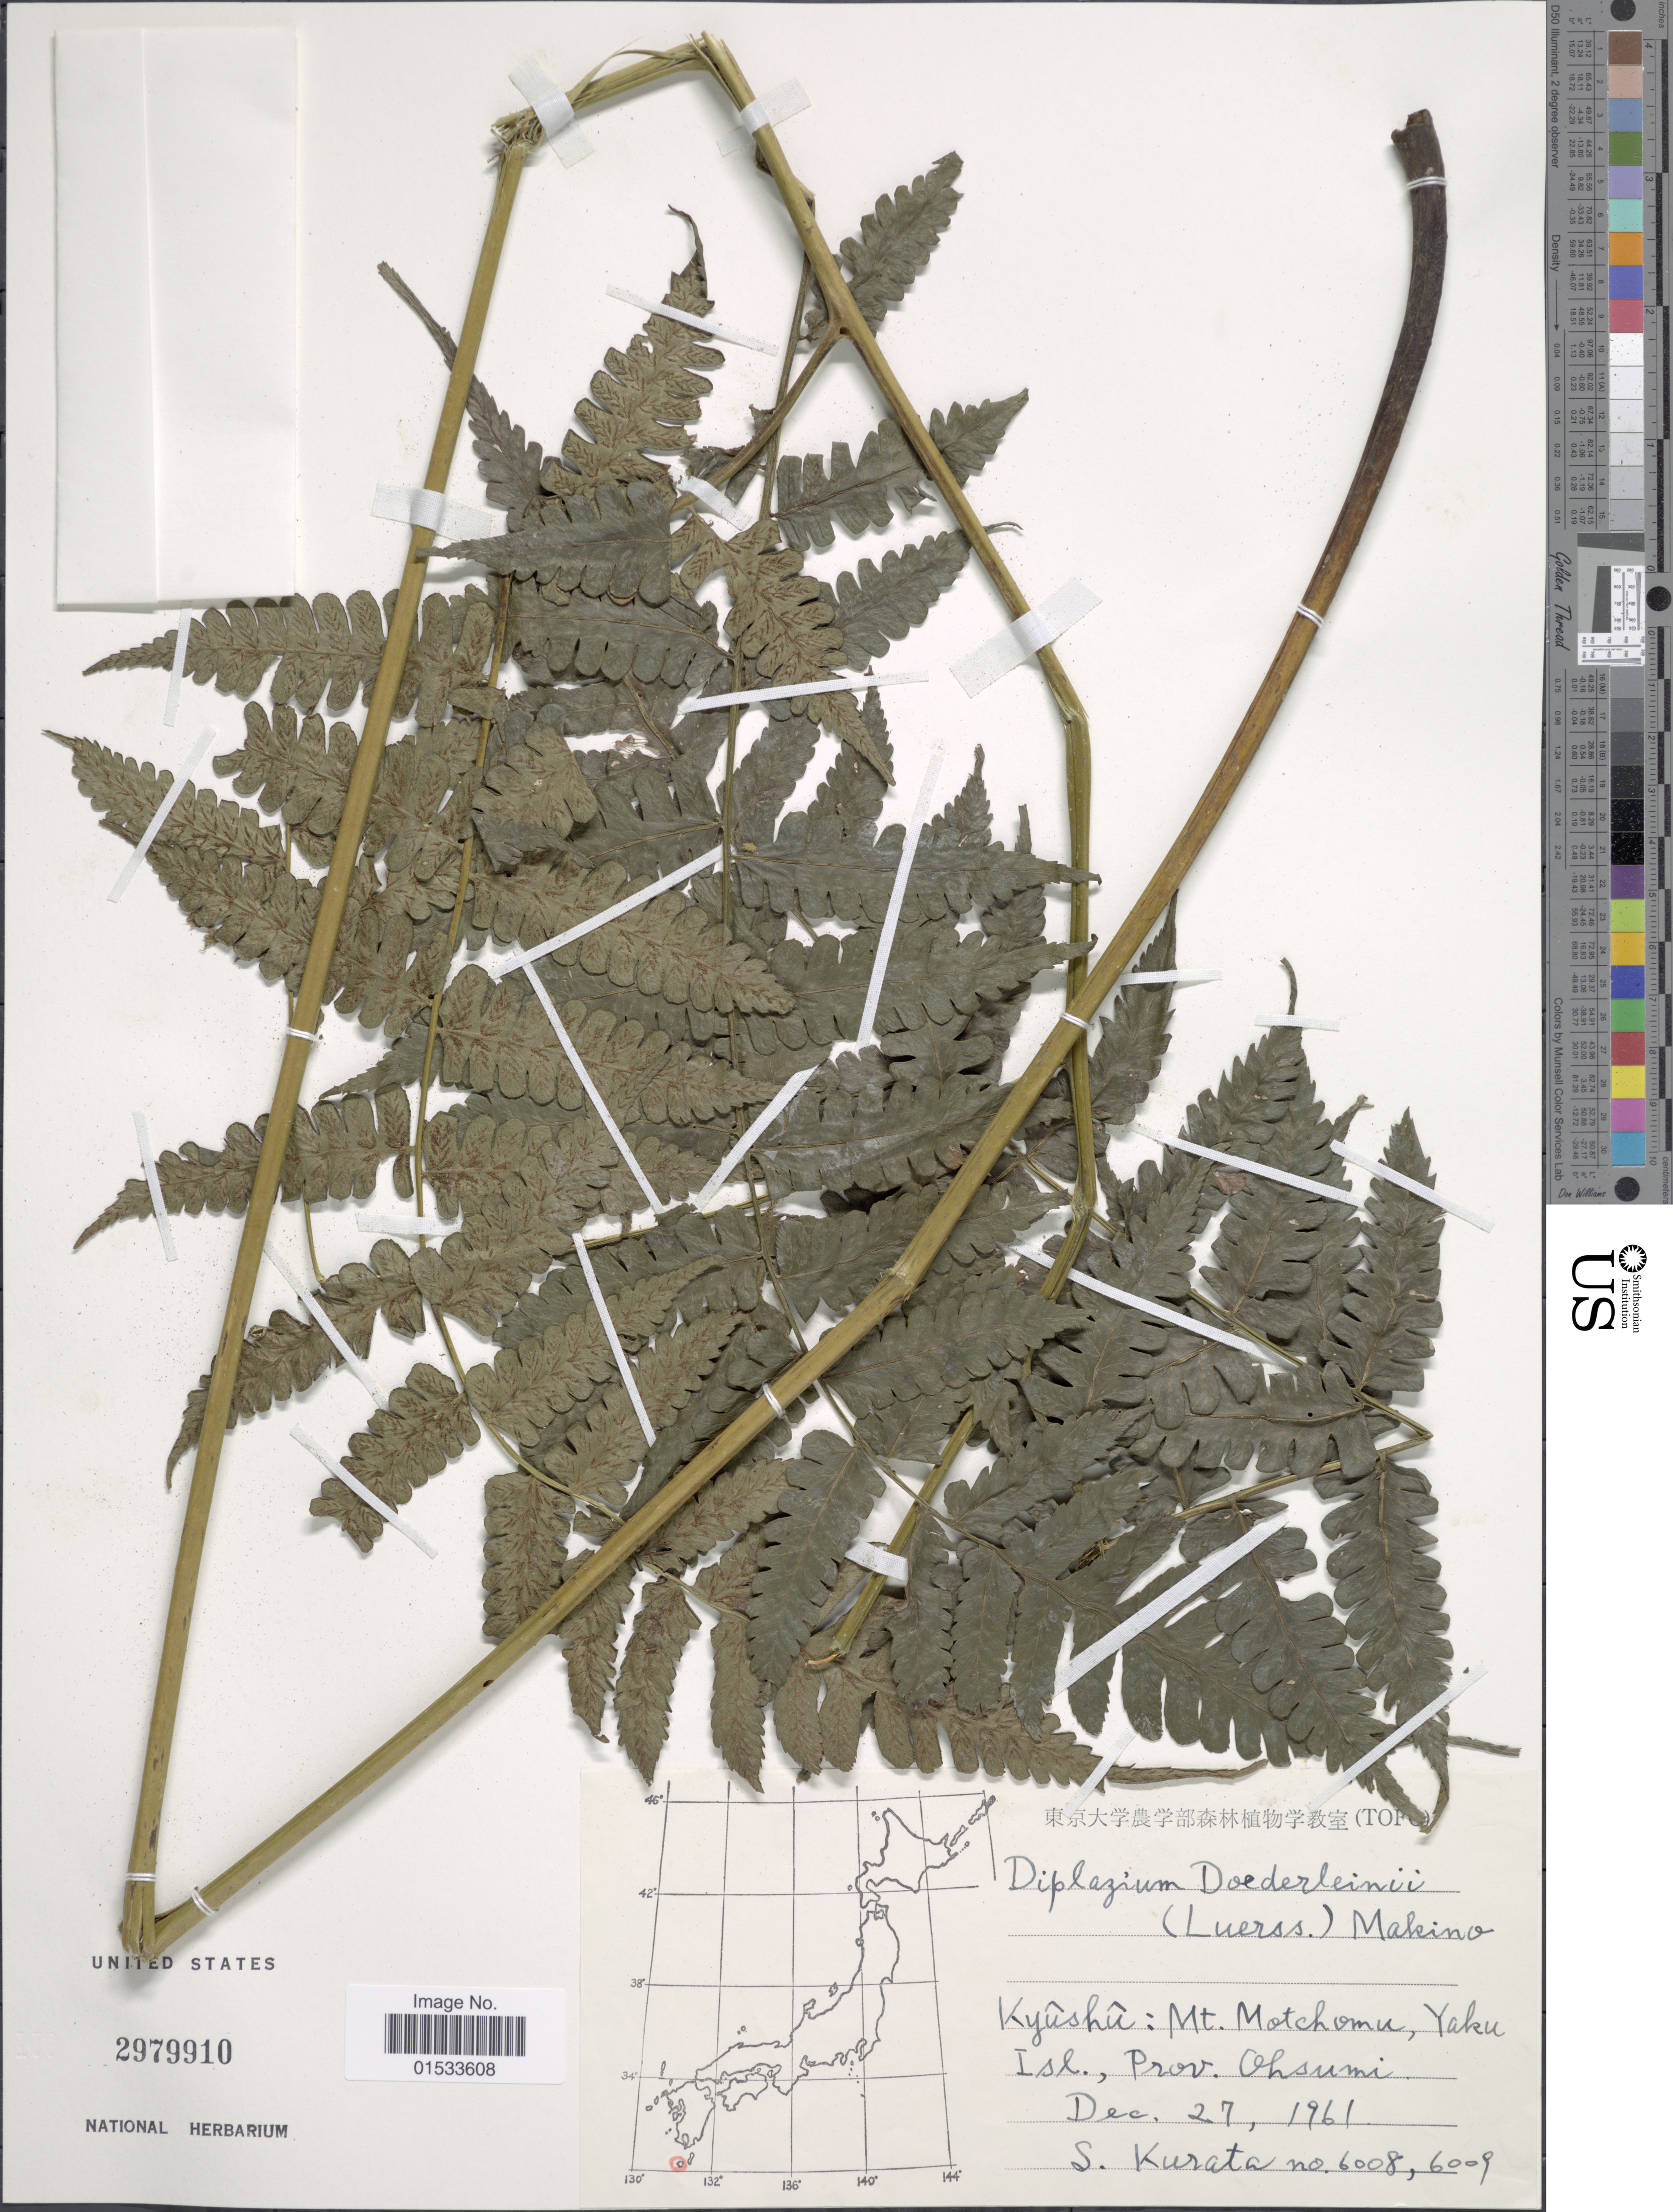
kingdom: Plantae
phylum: Tracheophyta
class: Polypodiopsida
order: Polypodiales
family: Athyriaceae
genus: Diplazium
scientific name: Diplazium doederleinii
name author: (Luerss.) Makino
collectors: Sa. Kurata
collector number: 6008/6009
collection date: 1961-12-27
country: Japan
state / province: Kagosima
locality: Kyûshû: Mt. Mochomu, Yaku Isl., Prov. Ohsumi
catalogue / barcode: US 2979910